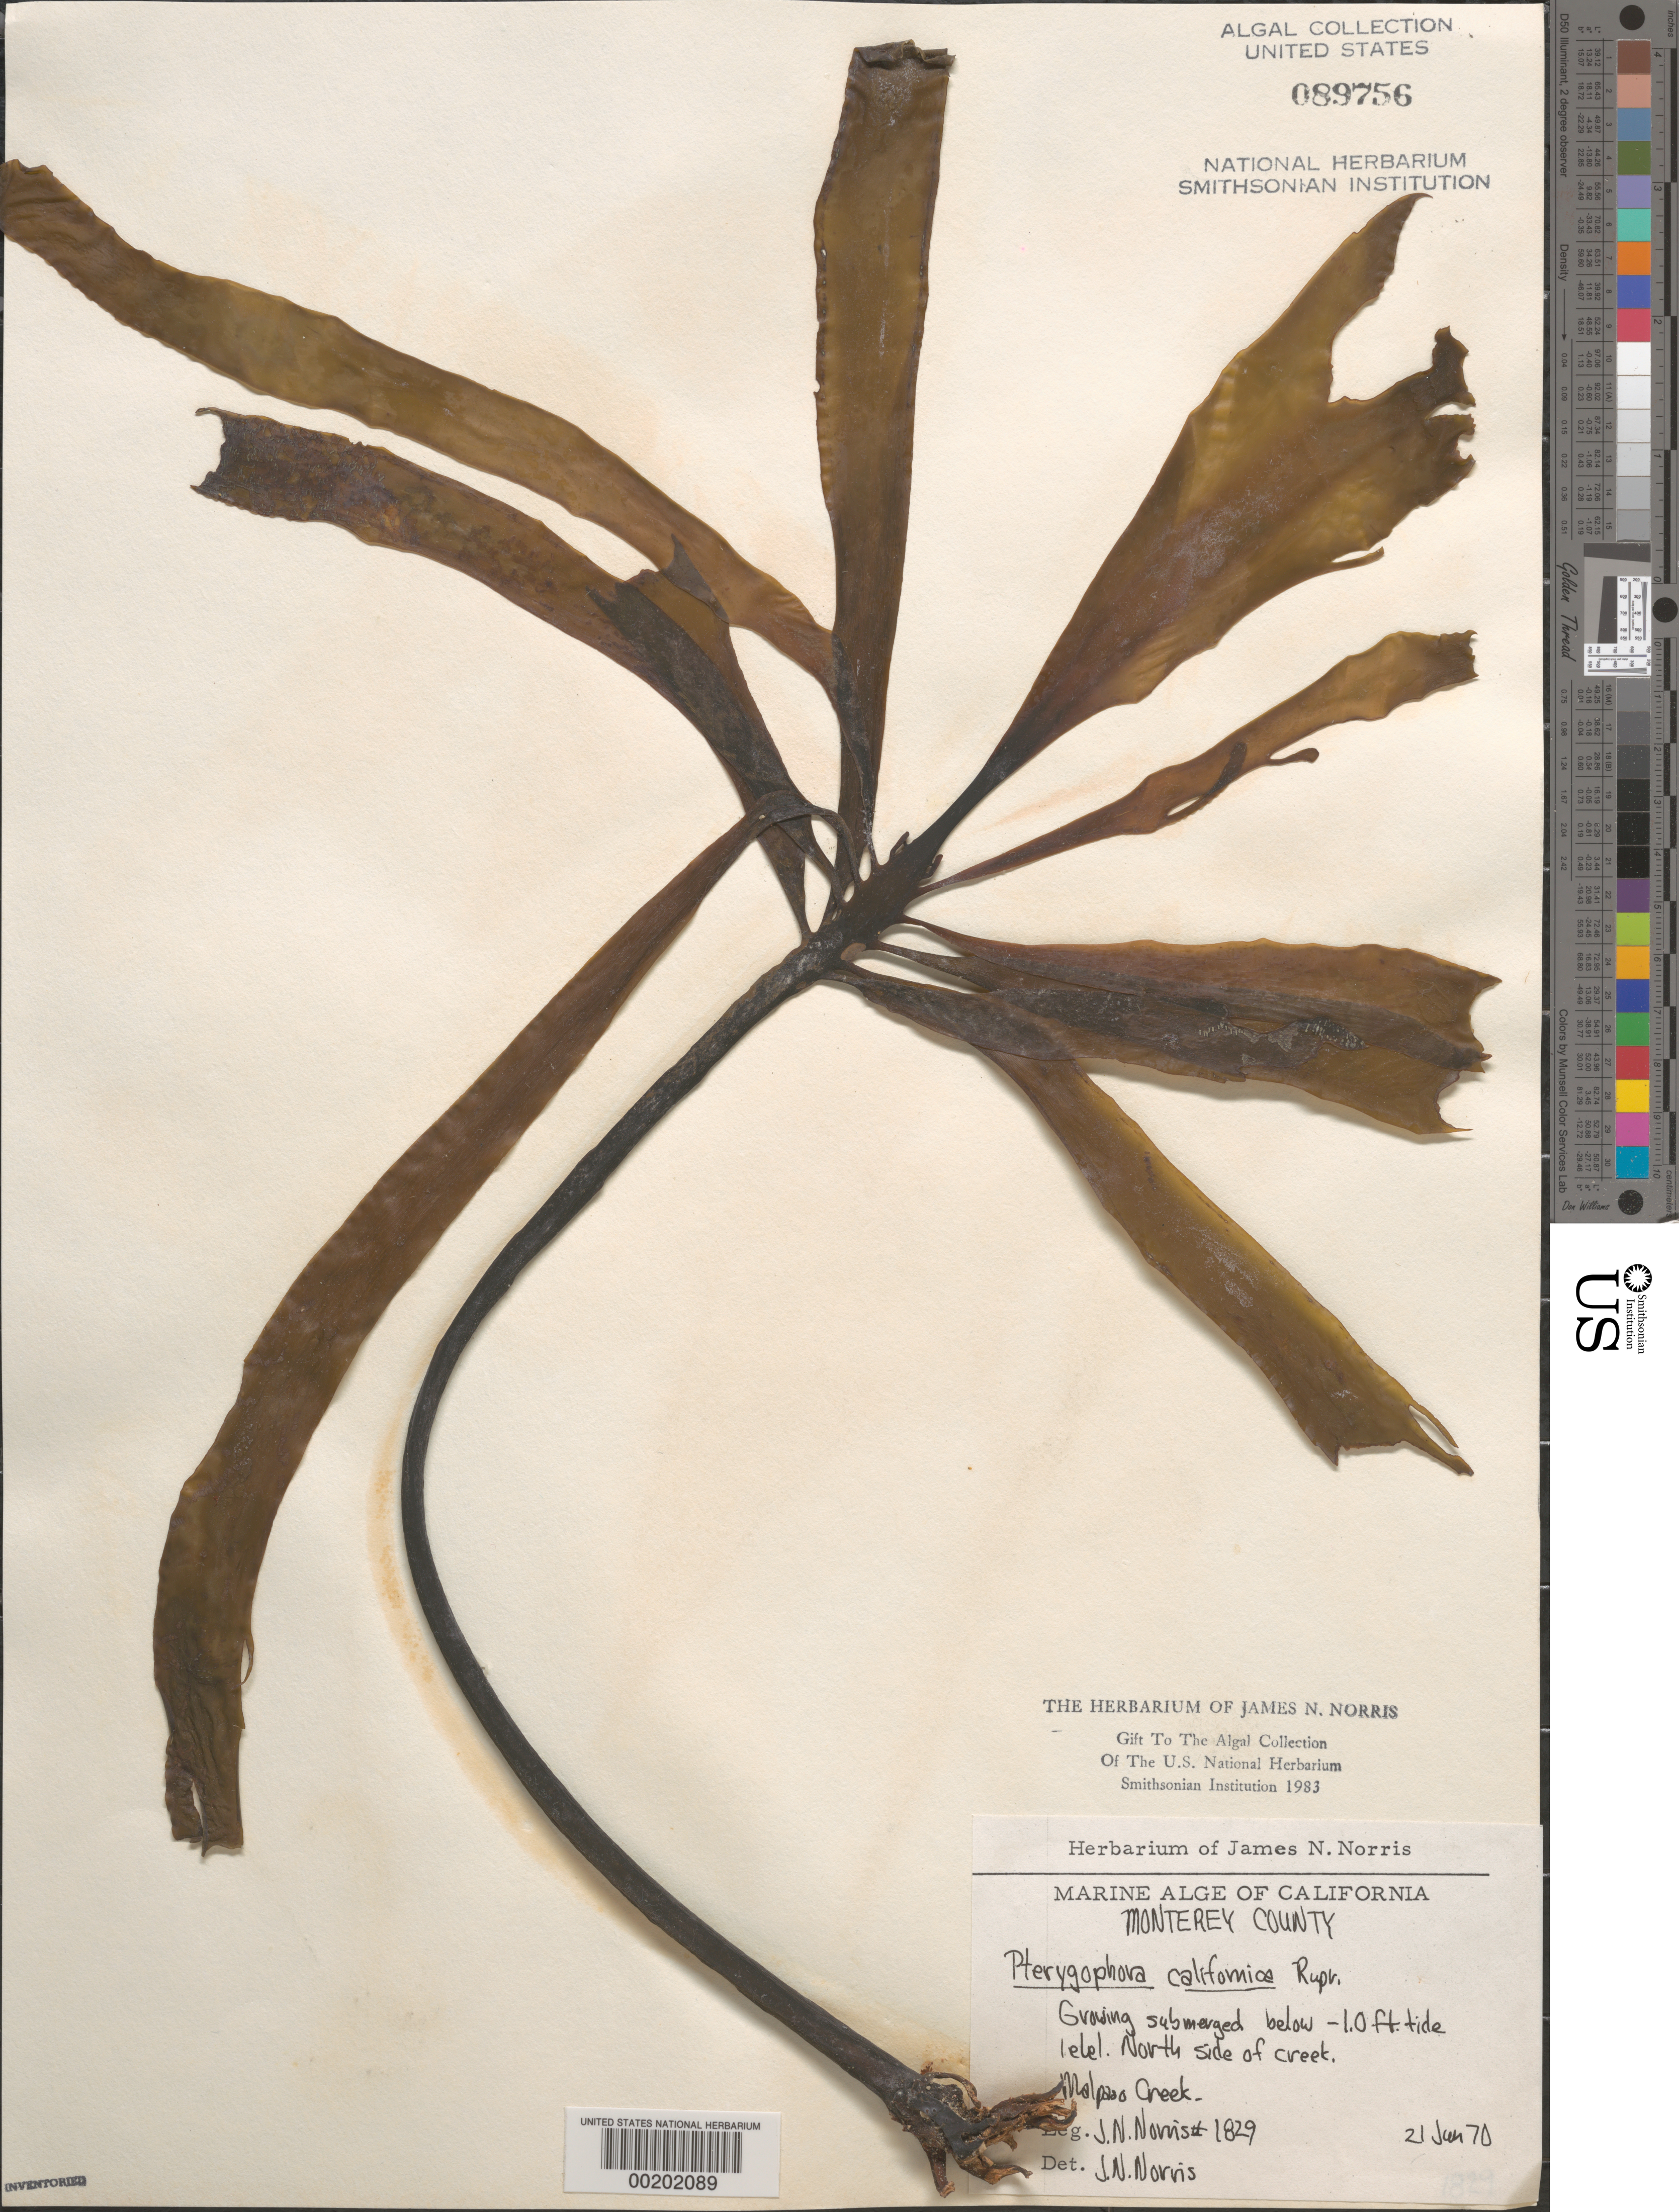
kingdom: Chromista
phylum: Ochrophyta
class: Phaeophyceae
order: Laminariales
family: Alariaceae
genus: Pterygophora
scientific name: Pterygophora californica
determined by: Norris, James N.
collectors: J. N. Norris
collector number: JN-1829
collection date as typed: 21 Jun 1970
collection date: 1970-06-21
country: United States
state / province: California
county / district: Monterey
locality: Malpaso Creek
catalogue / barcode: US 89756